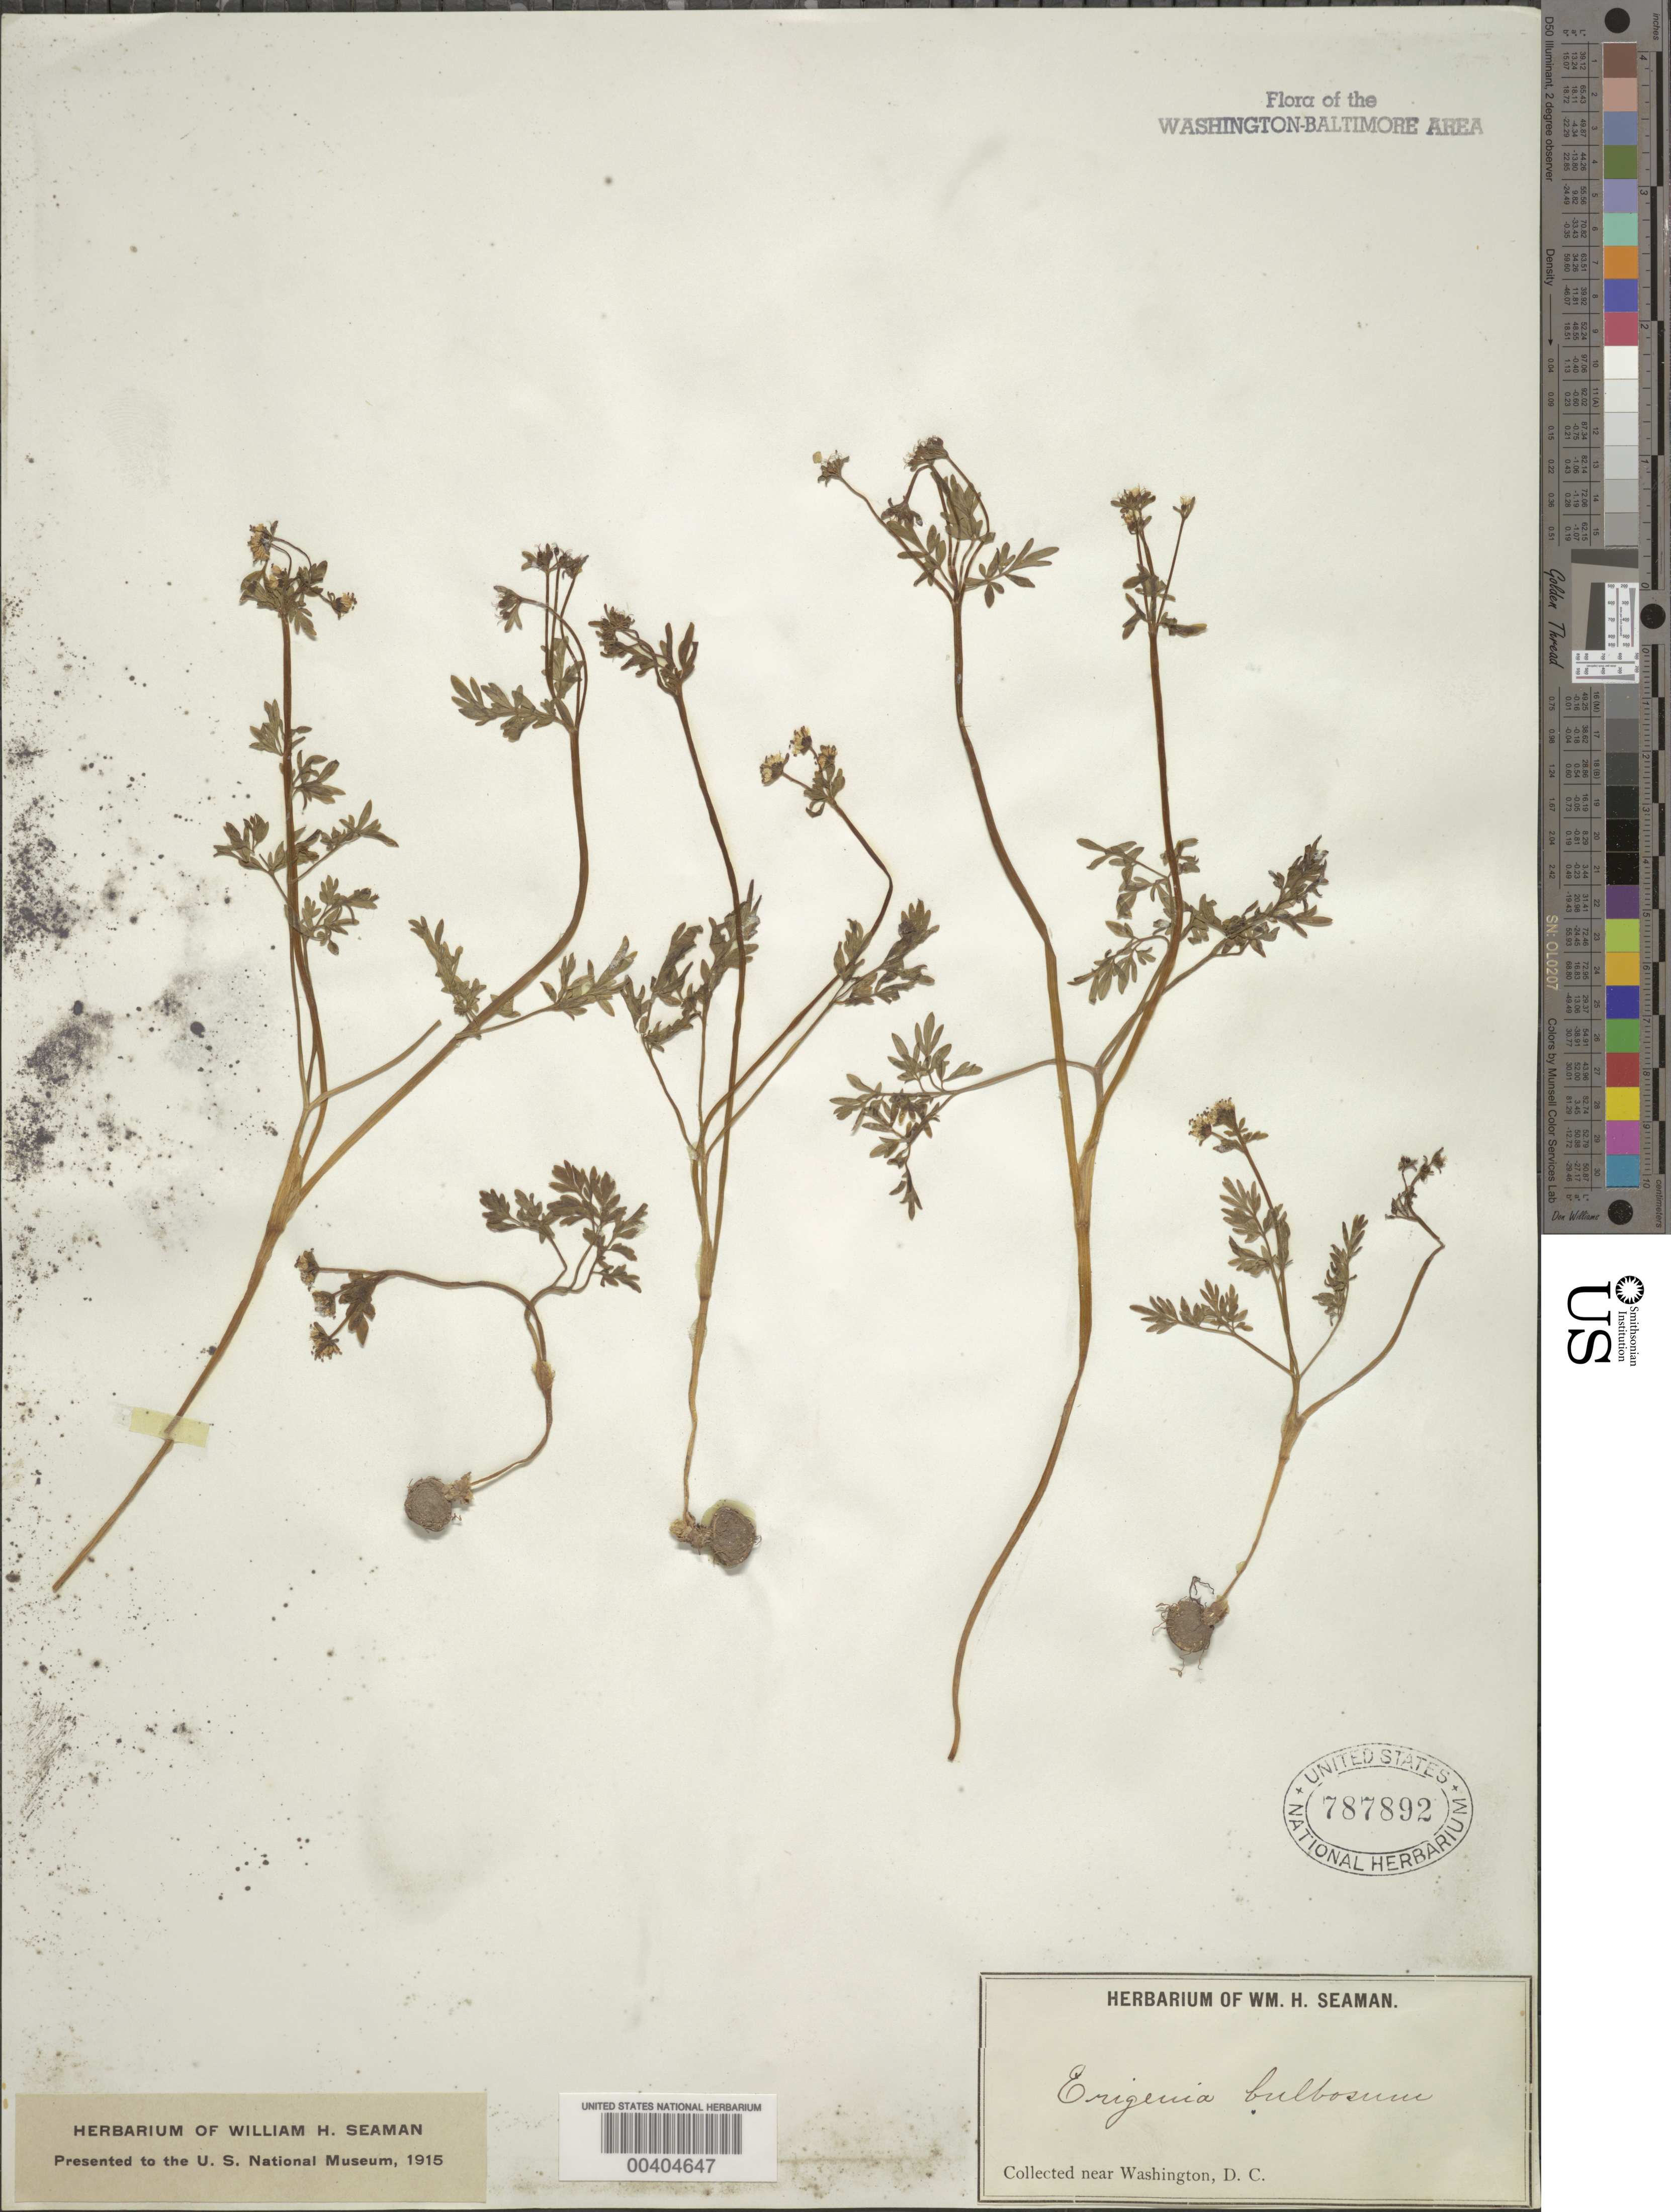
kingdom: Plantae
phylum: Tracheophyta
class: Magnoliopsida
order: Apiales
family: Apiaceae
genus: Erigenia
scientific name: Erigenia bulbosa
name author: (Michx.) Nutt.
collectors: W. Seaman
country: United States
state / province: District of Columbia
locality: Washington DC Area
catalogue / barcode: US 787892